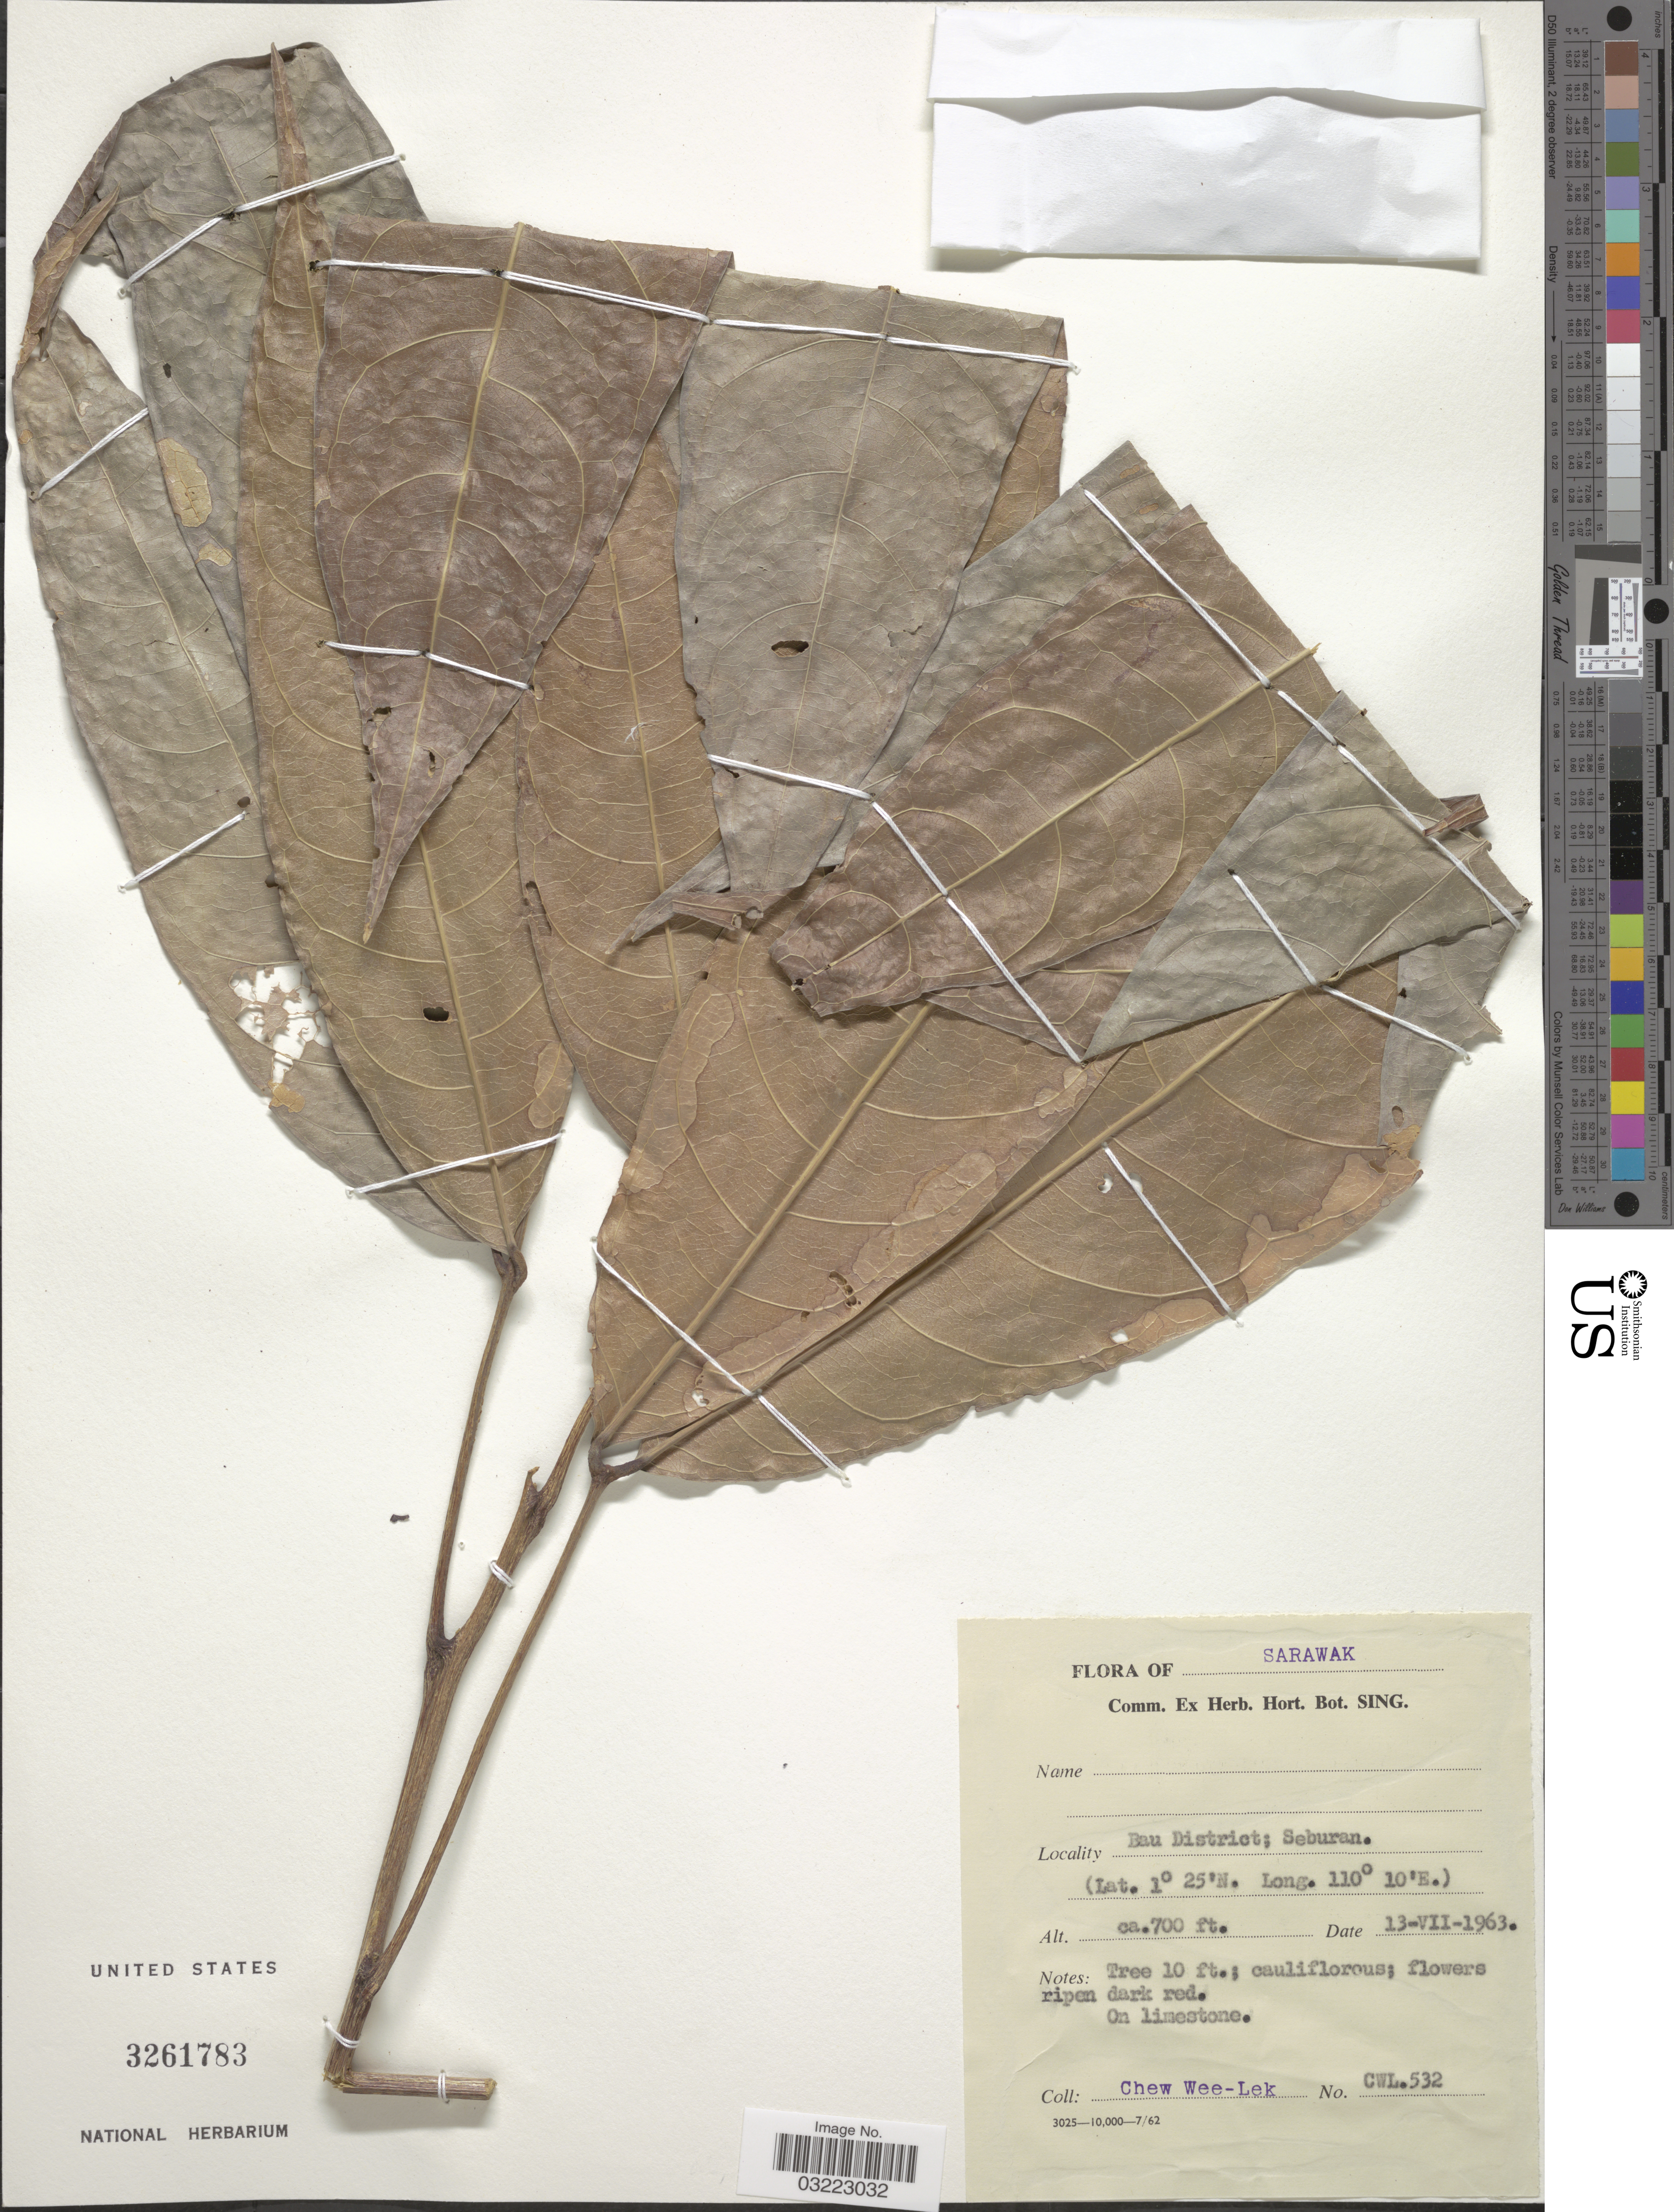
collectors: C. Wee-Lek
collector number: CWL.532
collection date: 1963-07-13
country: Malaysia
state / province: Sarawak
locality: Bau District; Seburan.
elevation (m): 213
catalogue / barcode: US 3261783